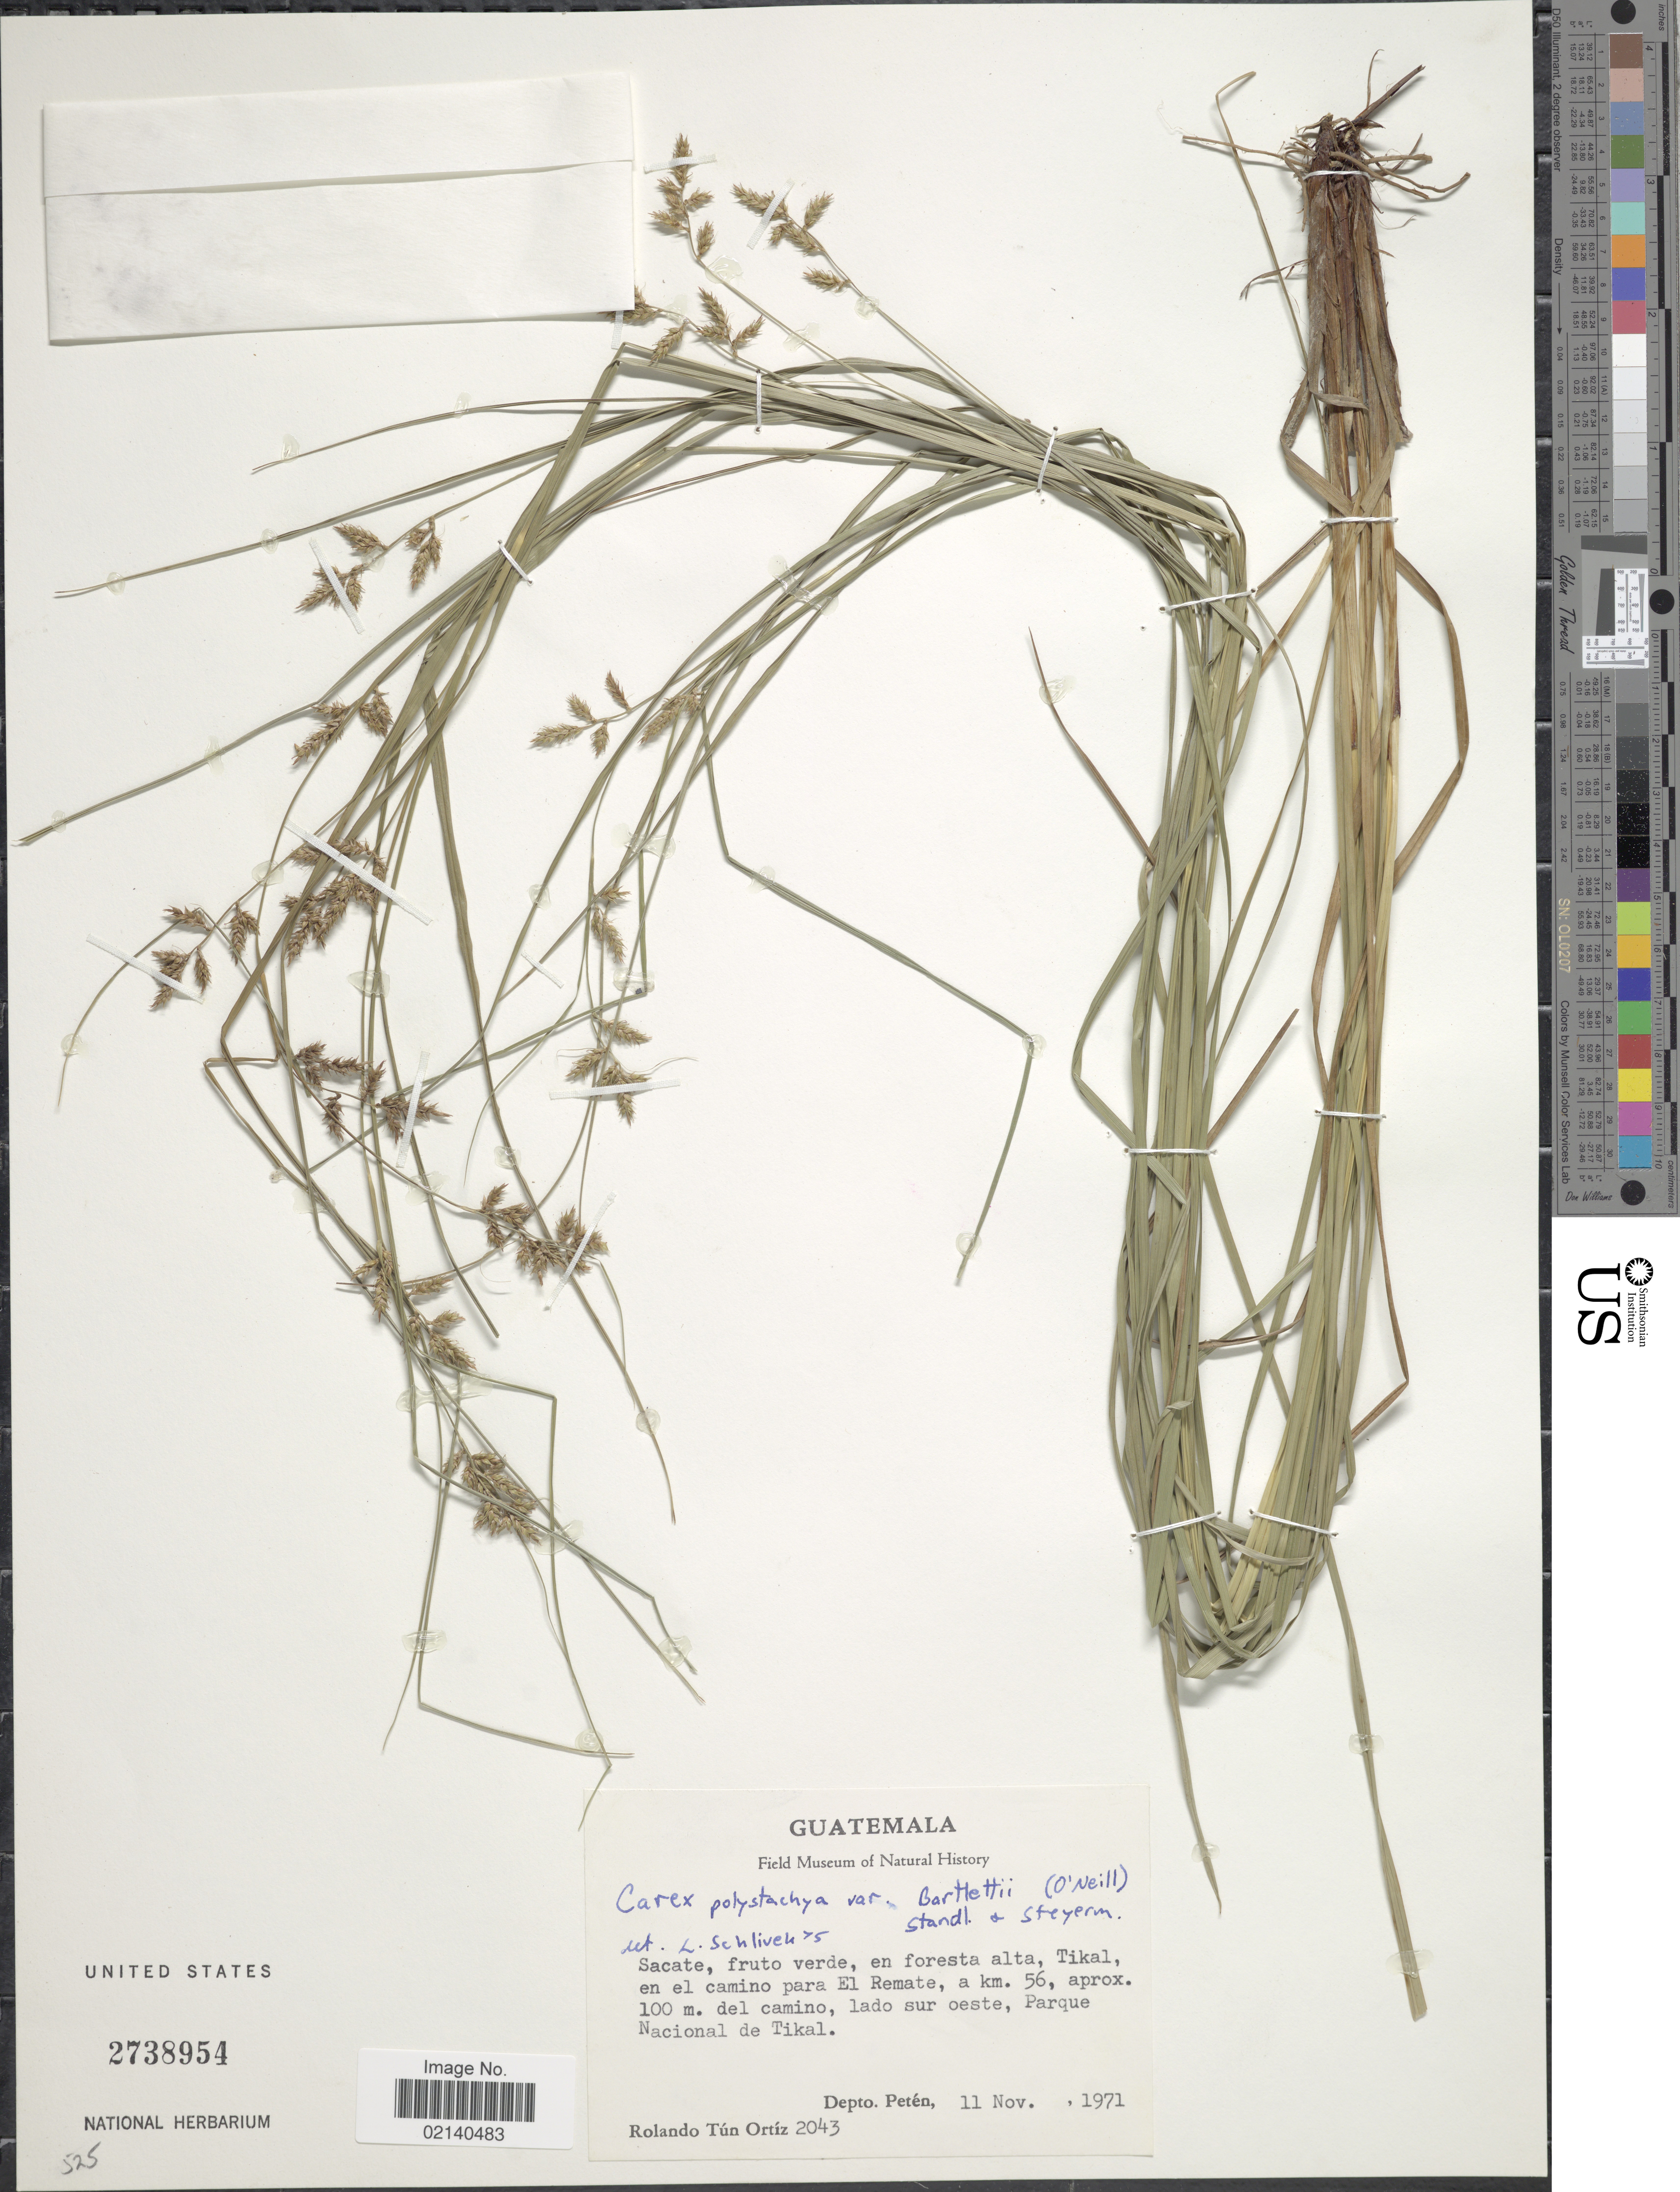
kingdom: Plantae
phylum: Tracheophyta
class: Liliopsida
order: Poales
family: Cyperaceae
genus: Carex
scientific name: Carex polystachya var. bartlettii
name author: (O'Neill) Standl. & Steyerm.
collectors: R. T. Ortíz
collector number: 2043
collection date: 1971-11-11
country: Guatemala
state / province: El Petén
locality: Sacate, fruto verde, en foresta alta, Tikal, en el camino para El Remate, a km. 56, aprox. 100 m. del camino, lado sur oeste, Parque Nacional de Tikal, Depto. Peten.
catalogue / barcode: US 2738954